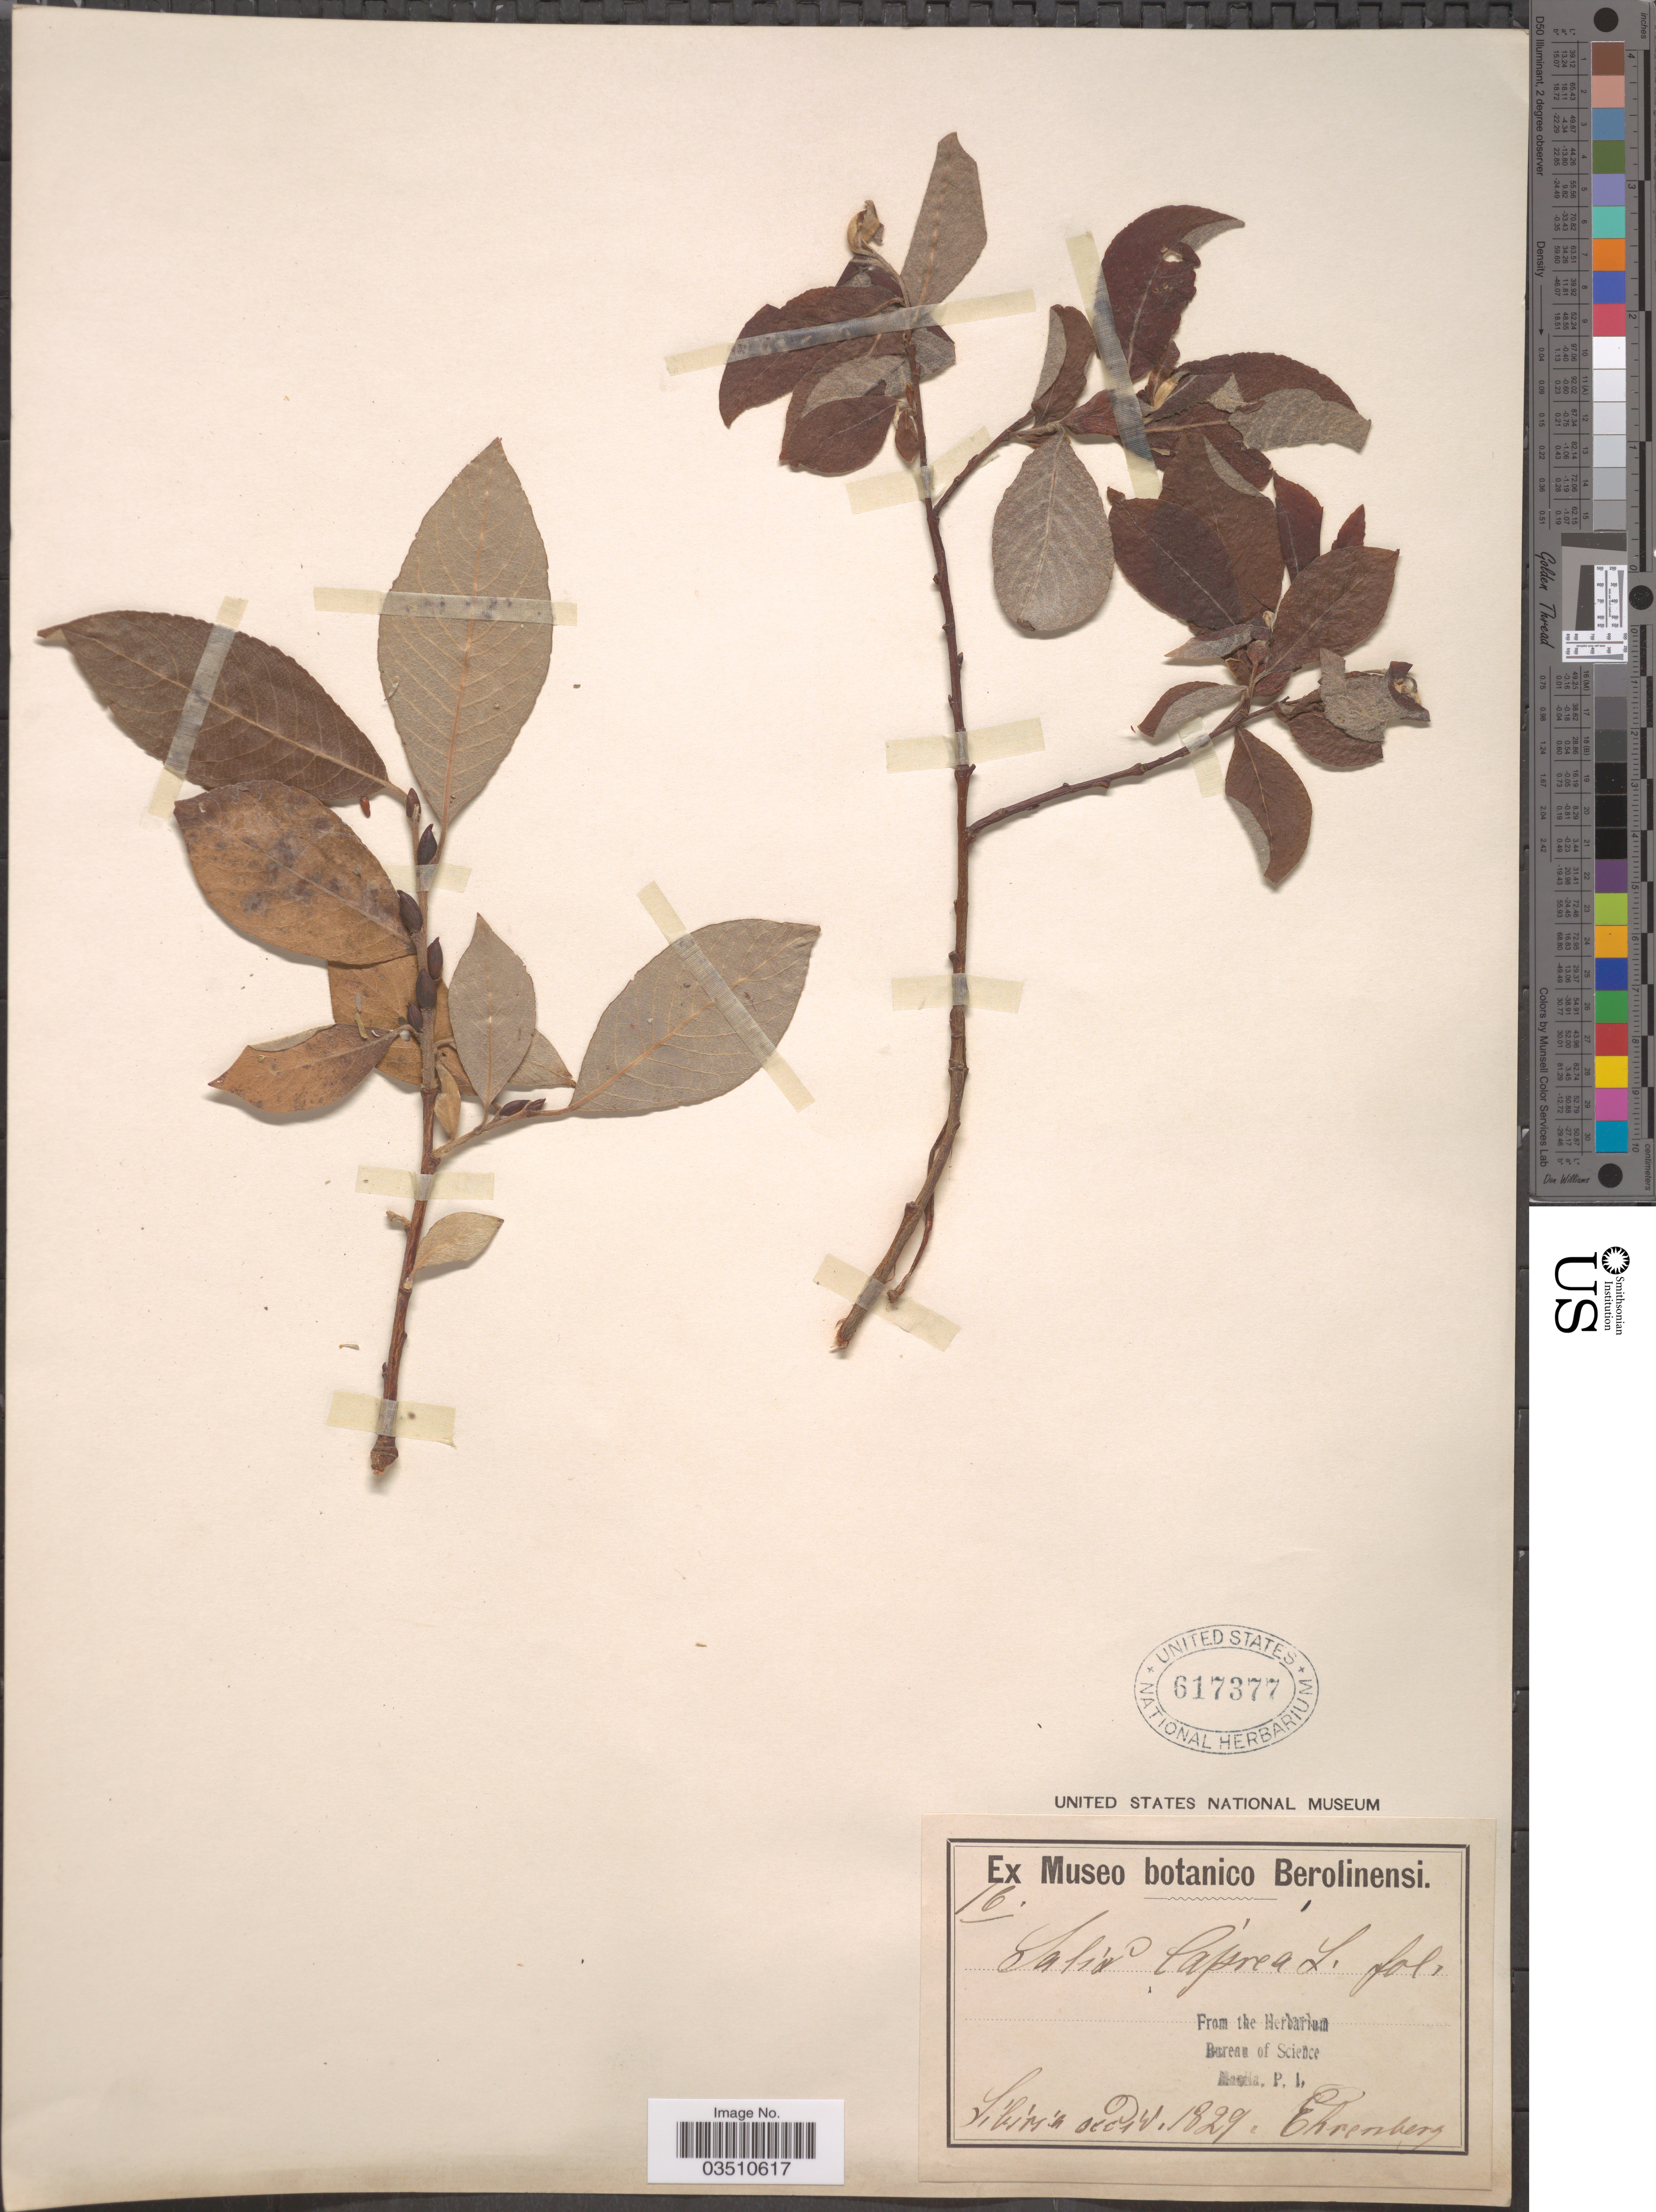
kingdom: Plantae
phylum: Tracheophyta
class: Magnoliopsida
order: Malpighiales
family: Salicaceae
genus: Salix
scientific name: Salix caprea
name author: L.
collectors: -. Ehrenberg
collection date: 1829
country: Russian Federation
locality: Sibiria occid.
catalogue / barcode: US 617377